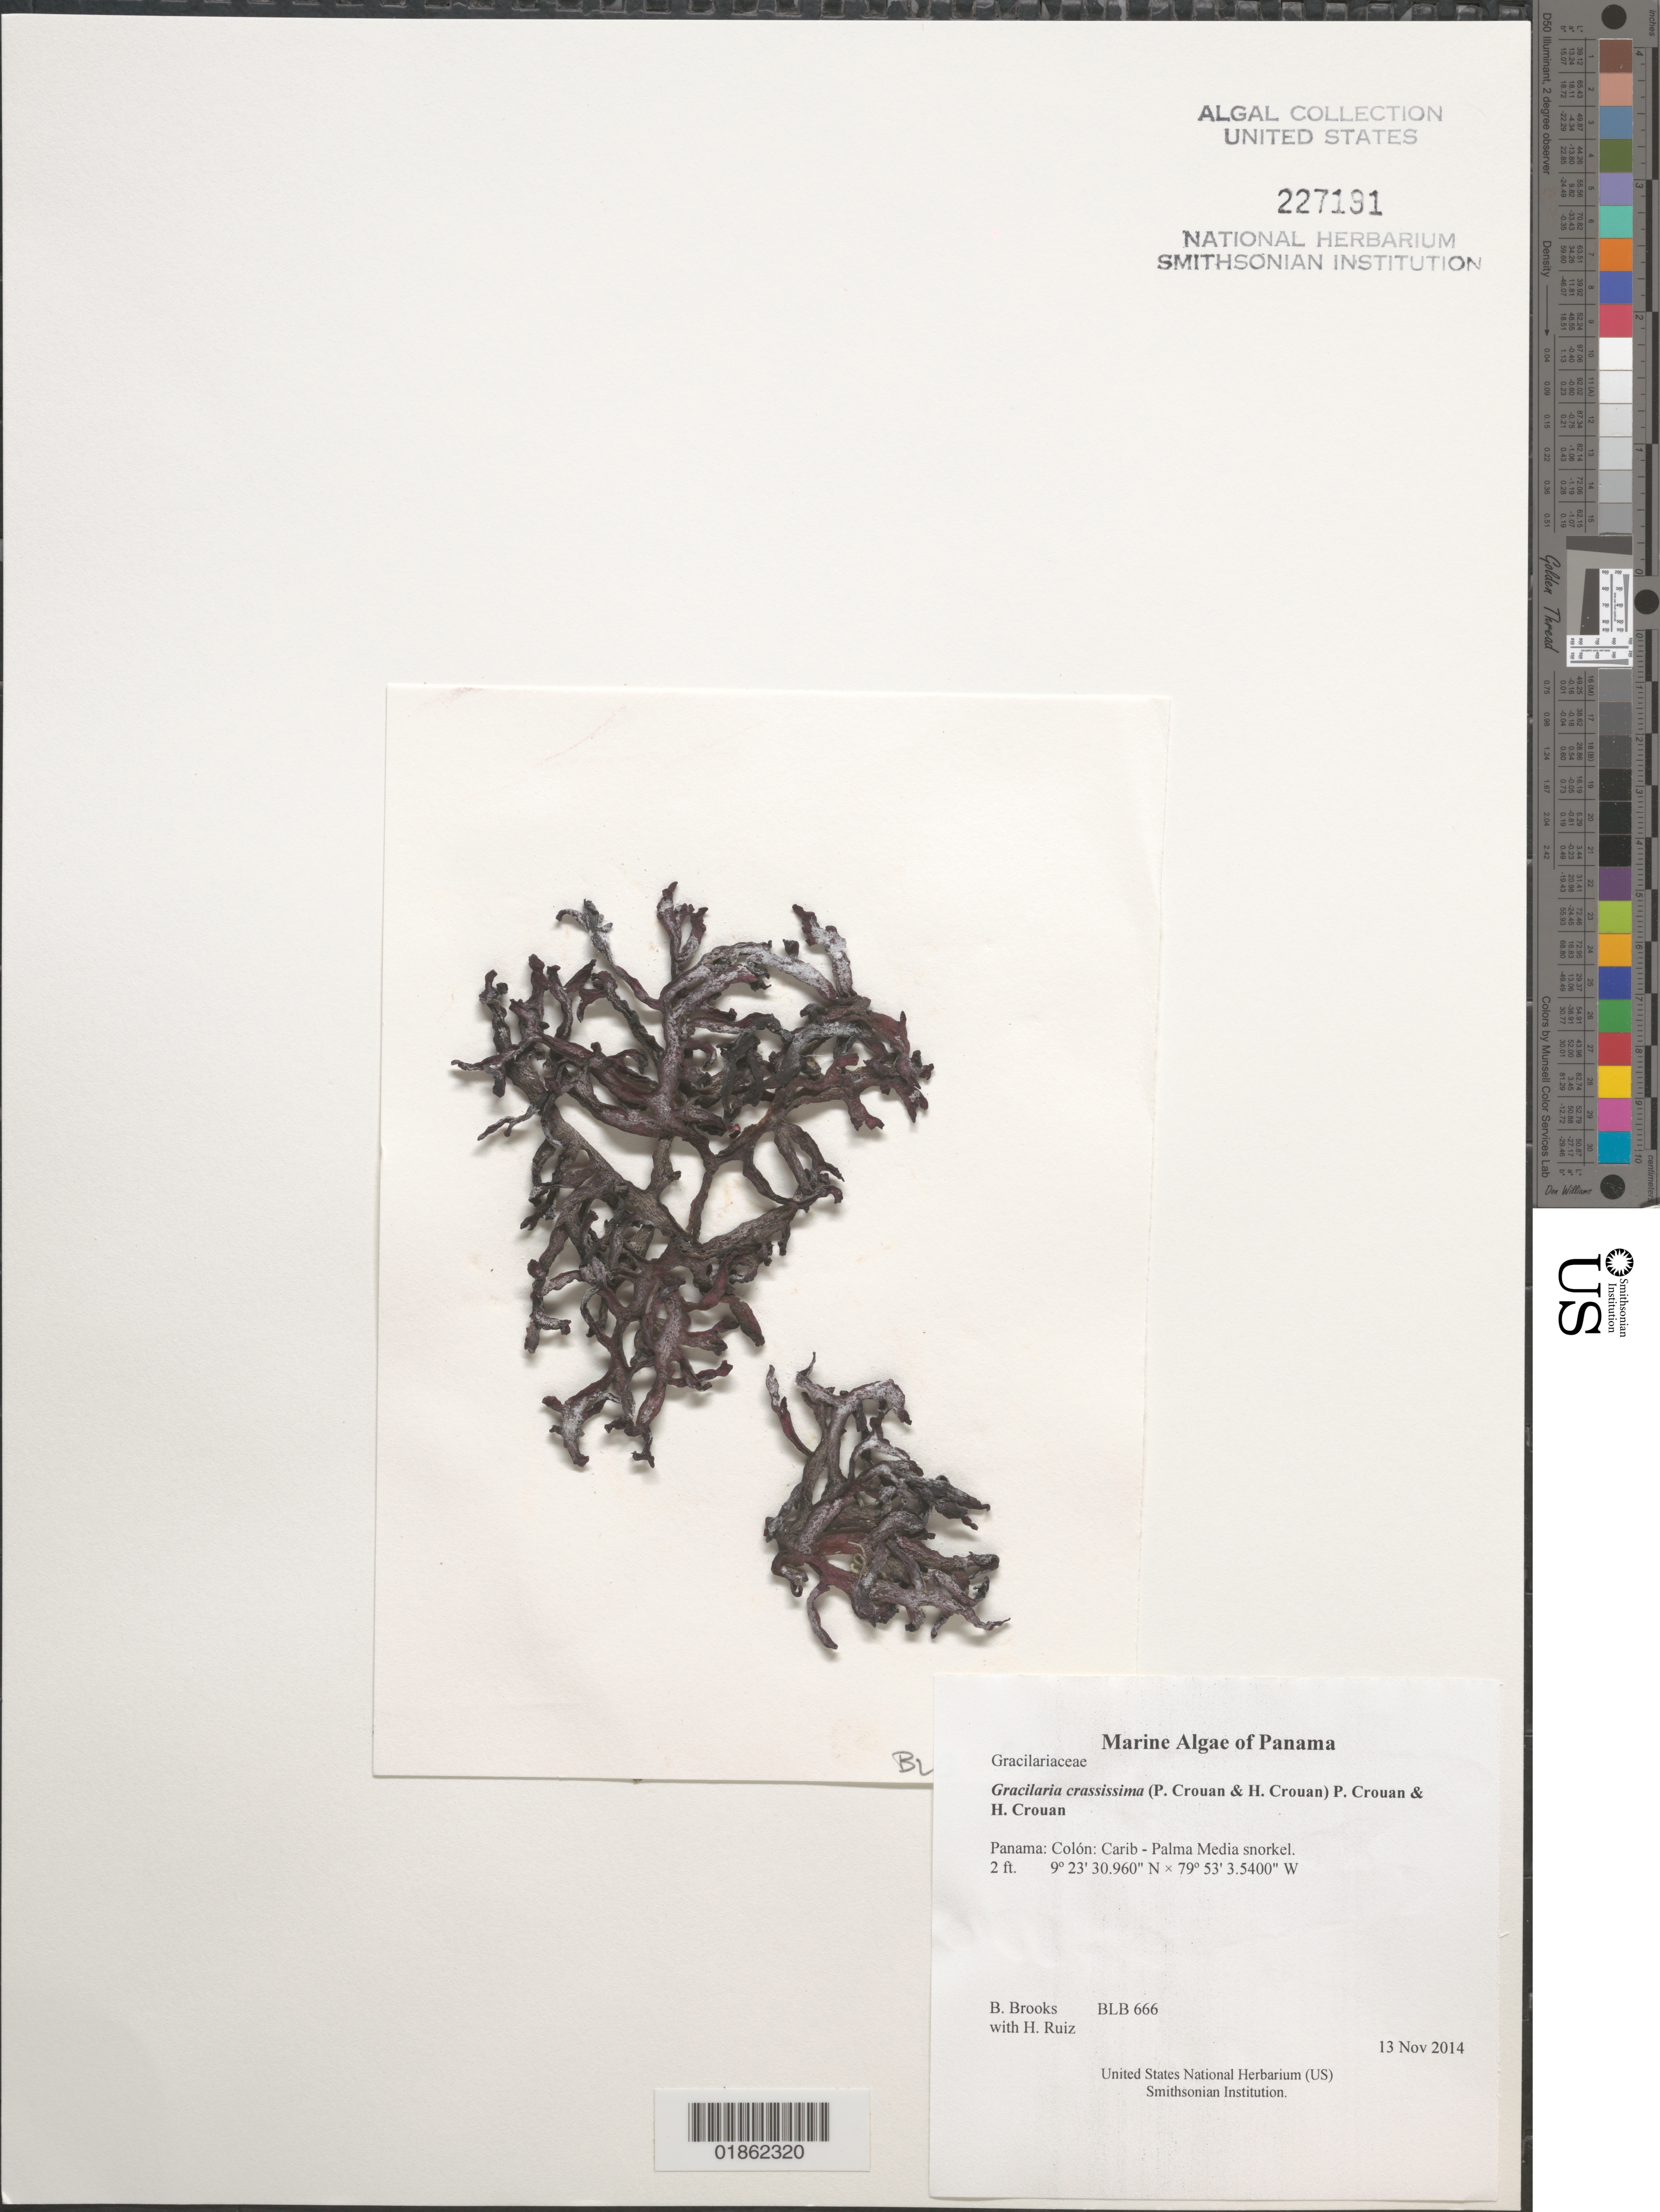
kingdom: Plantae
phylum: Rhodophyta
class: Florideophyceae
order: Gracilariales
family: Gracilariaceae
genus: Gracilaria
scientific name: Gracilaria crassissima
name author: (P. Crouan & H. Crouan) P. Crouan & H. Crouan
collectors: B. Brooks & H. Ruiz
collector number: BLB 666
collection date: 2014-11-13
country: Panama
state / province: Colón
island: Palma Media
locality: Carib - Palma Media snorkel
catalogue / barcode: US 227191